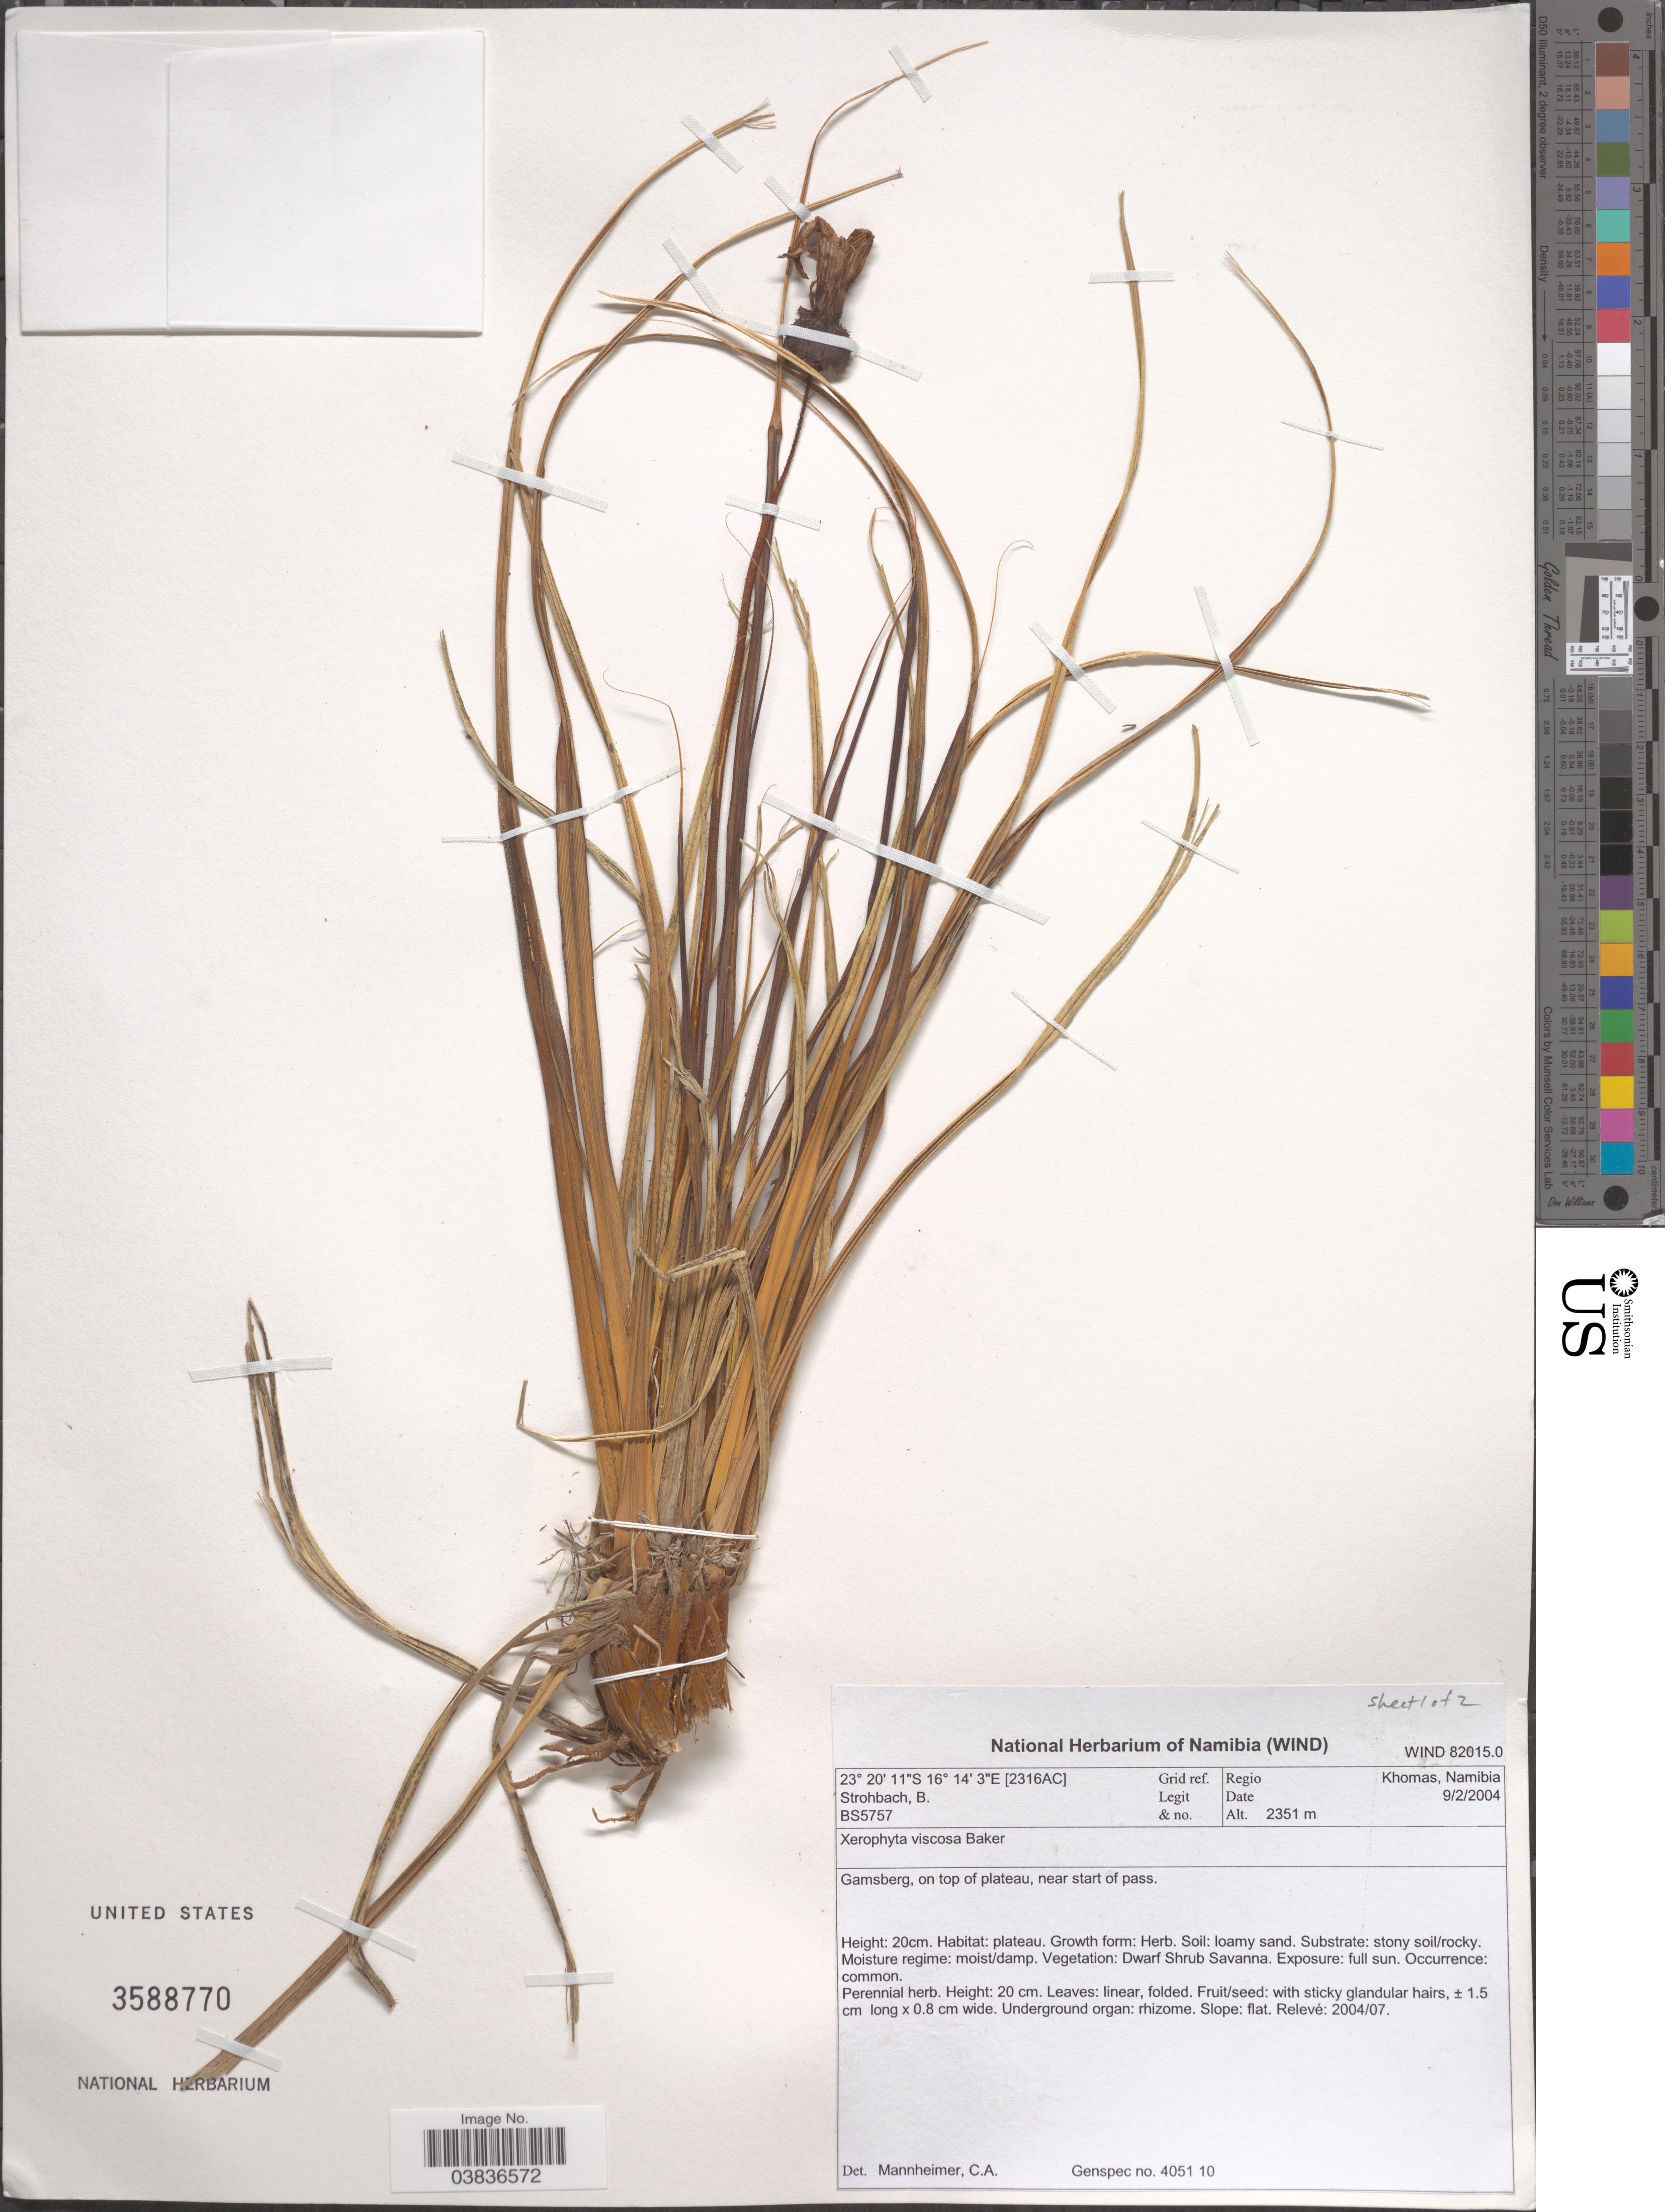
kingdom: Plantae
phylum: Tracheophyta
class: Liliopsida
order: Pandanales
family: Velloziaceae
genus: Xerophyta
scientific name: Xerophyta viscosa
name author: Baker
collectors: B. Strohbach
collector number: BS5757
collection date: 2004-02-09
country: Namibia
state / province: Khomas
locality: Grid ref. [2316AC]. Regio Khomas, Namibia. Gamsberg, on top of plateau, near start of pass.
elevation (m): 2351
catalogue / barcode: US 3588770